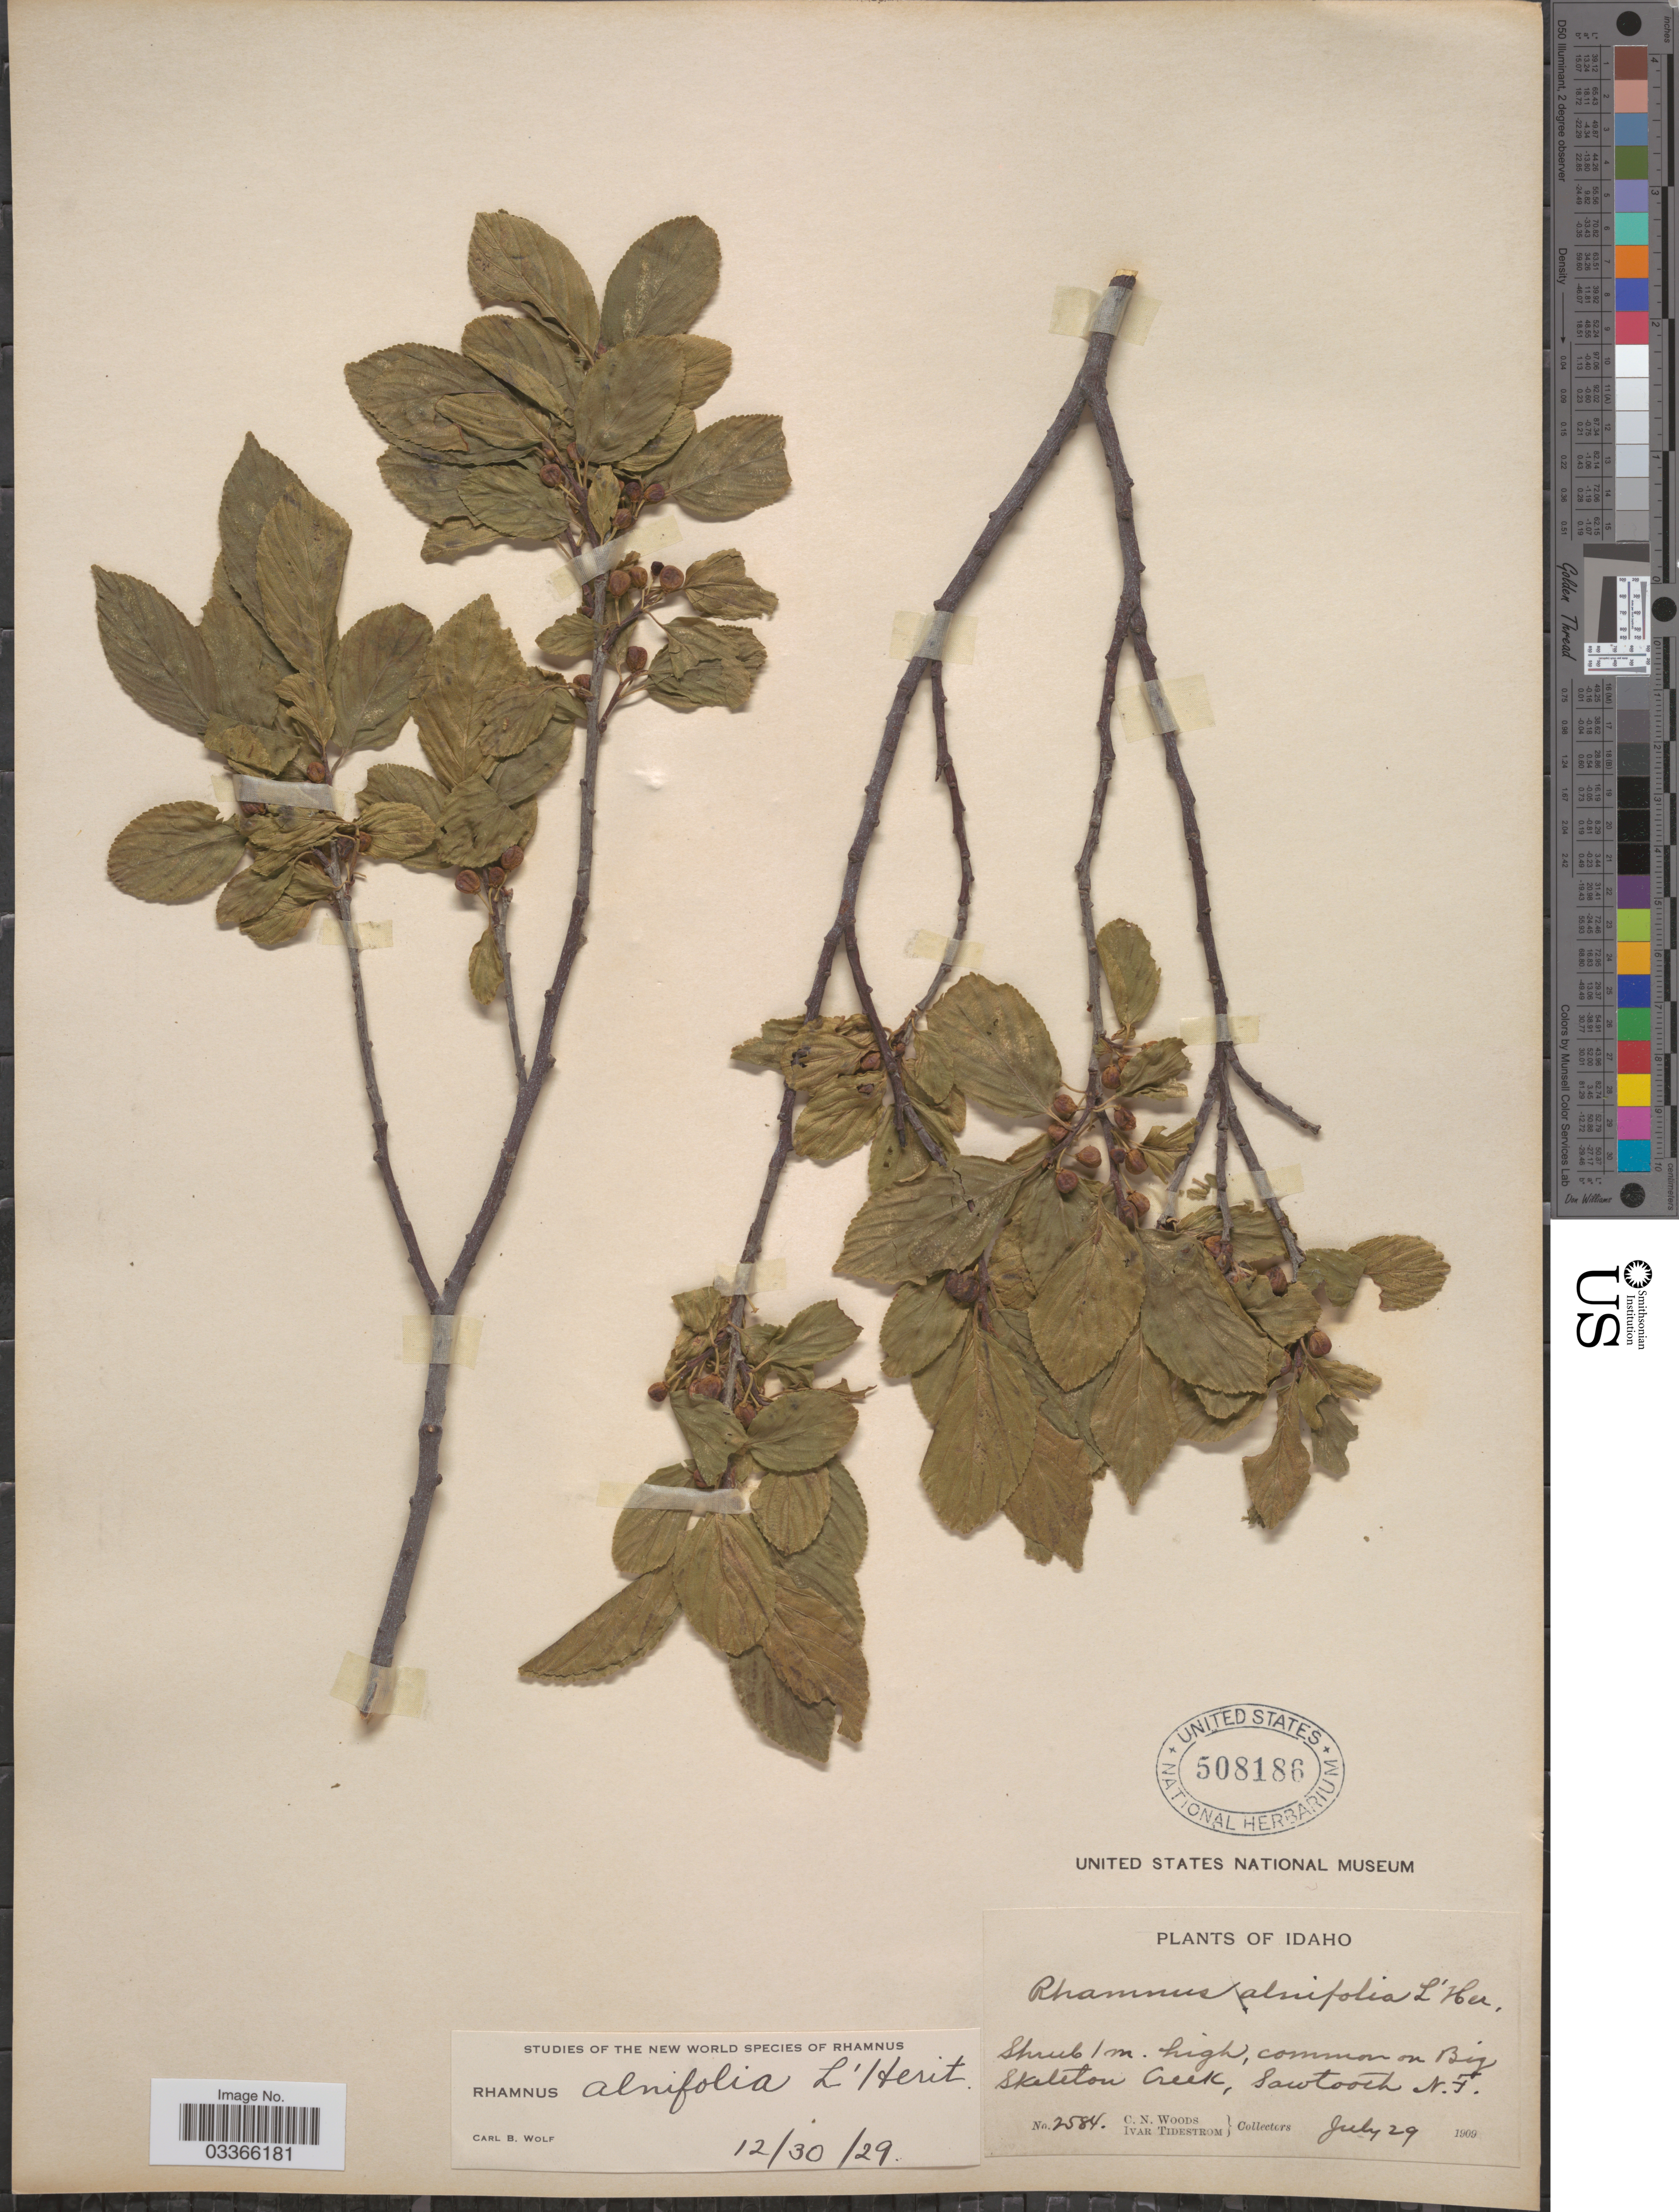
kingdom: Plantae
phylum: Tracheophyta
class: Magnoliopsida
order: Rosales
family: Rhamnaceae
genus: Rhamnus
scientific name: Rhamnus alnifolia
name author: L'Hér.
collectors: C. Woods & I. F. Tidestrom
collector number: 2584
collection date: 1909-07-29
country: United States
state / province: Idaho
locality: Common on Big Skeleton Creek, Sawtooth N.F.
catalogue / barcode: US 508186